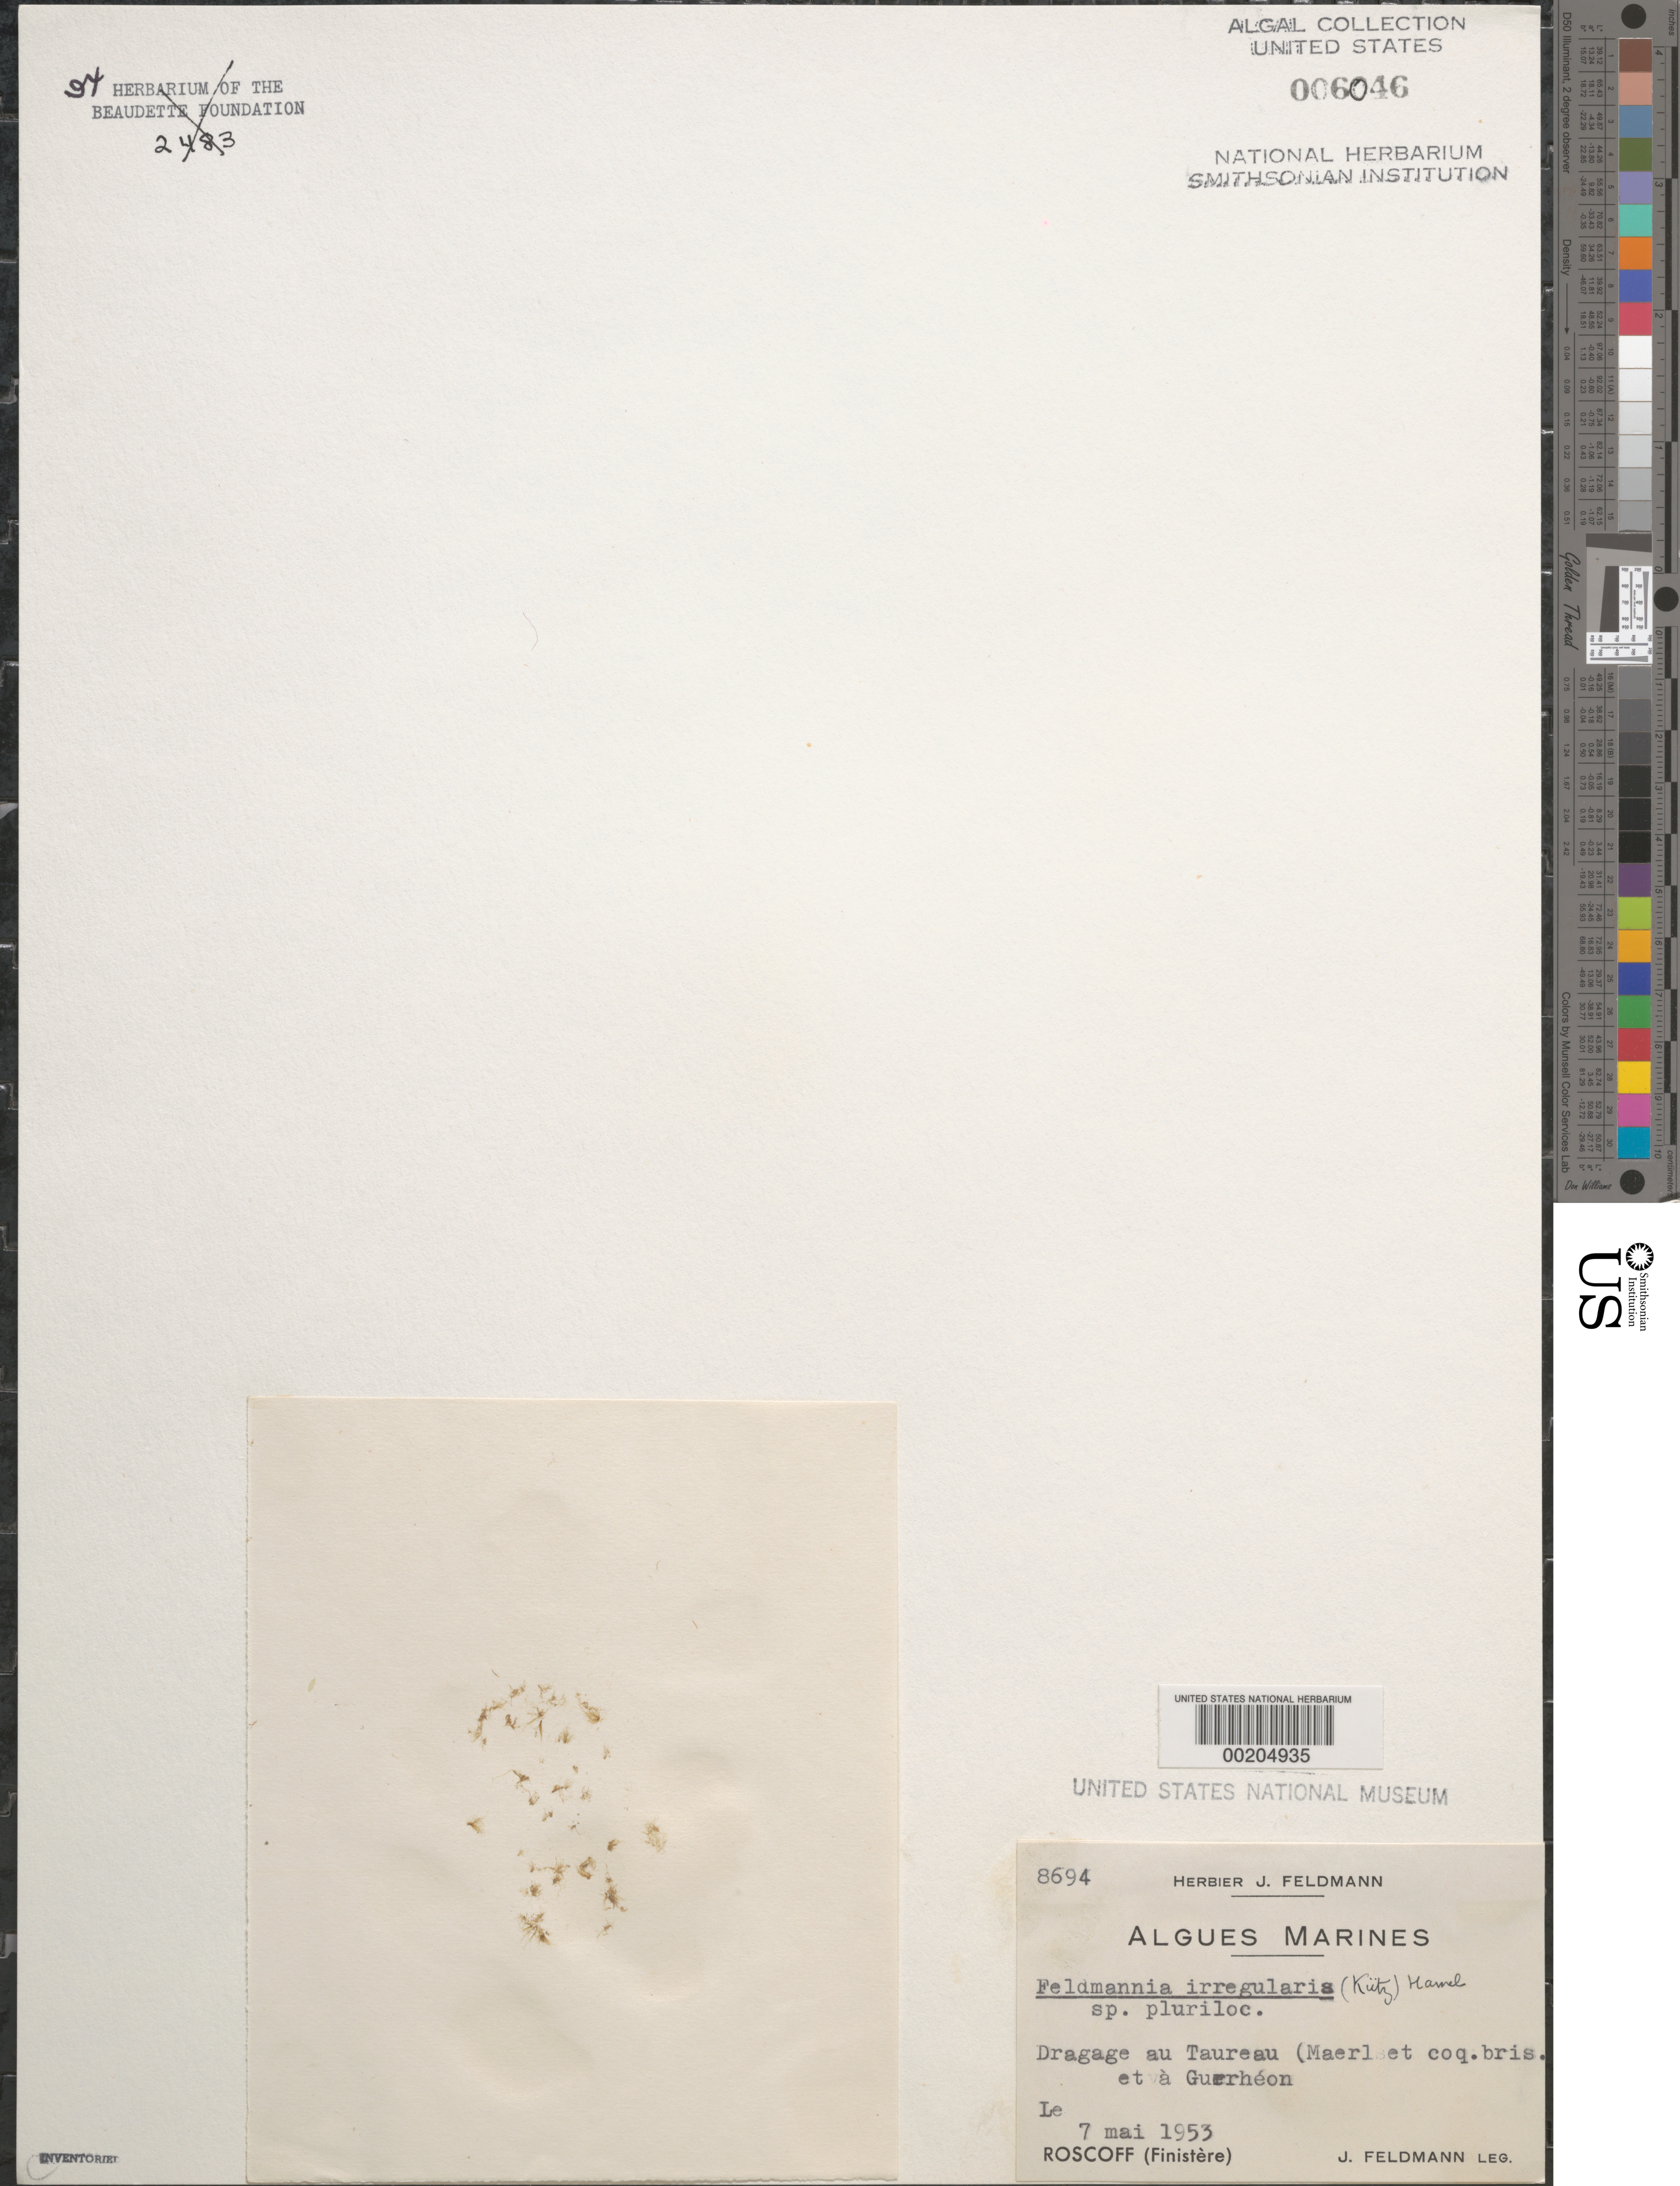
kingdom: Chromista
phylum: Ochrophyta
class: Phaeophyceae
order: Ectocarpales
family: Acinetosporaceae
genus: Feldmannia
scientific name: Feldmannia irregularis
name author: (Kütz.) G. Hamel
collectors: J. Feldmann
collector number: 8694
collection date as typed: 07 May 1953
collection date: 1953-05-07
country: France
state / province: Bretagne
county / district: Finistère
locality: Roscoff, taureau, guerheon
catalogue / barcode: US 6046